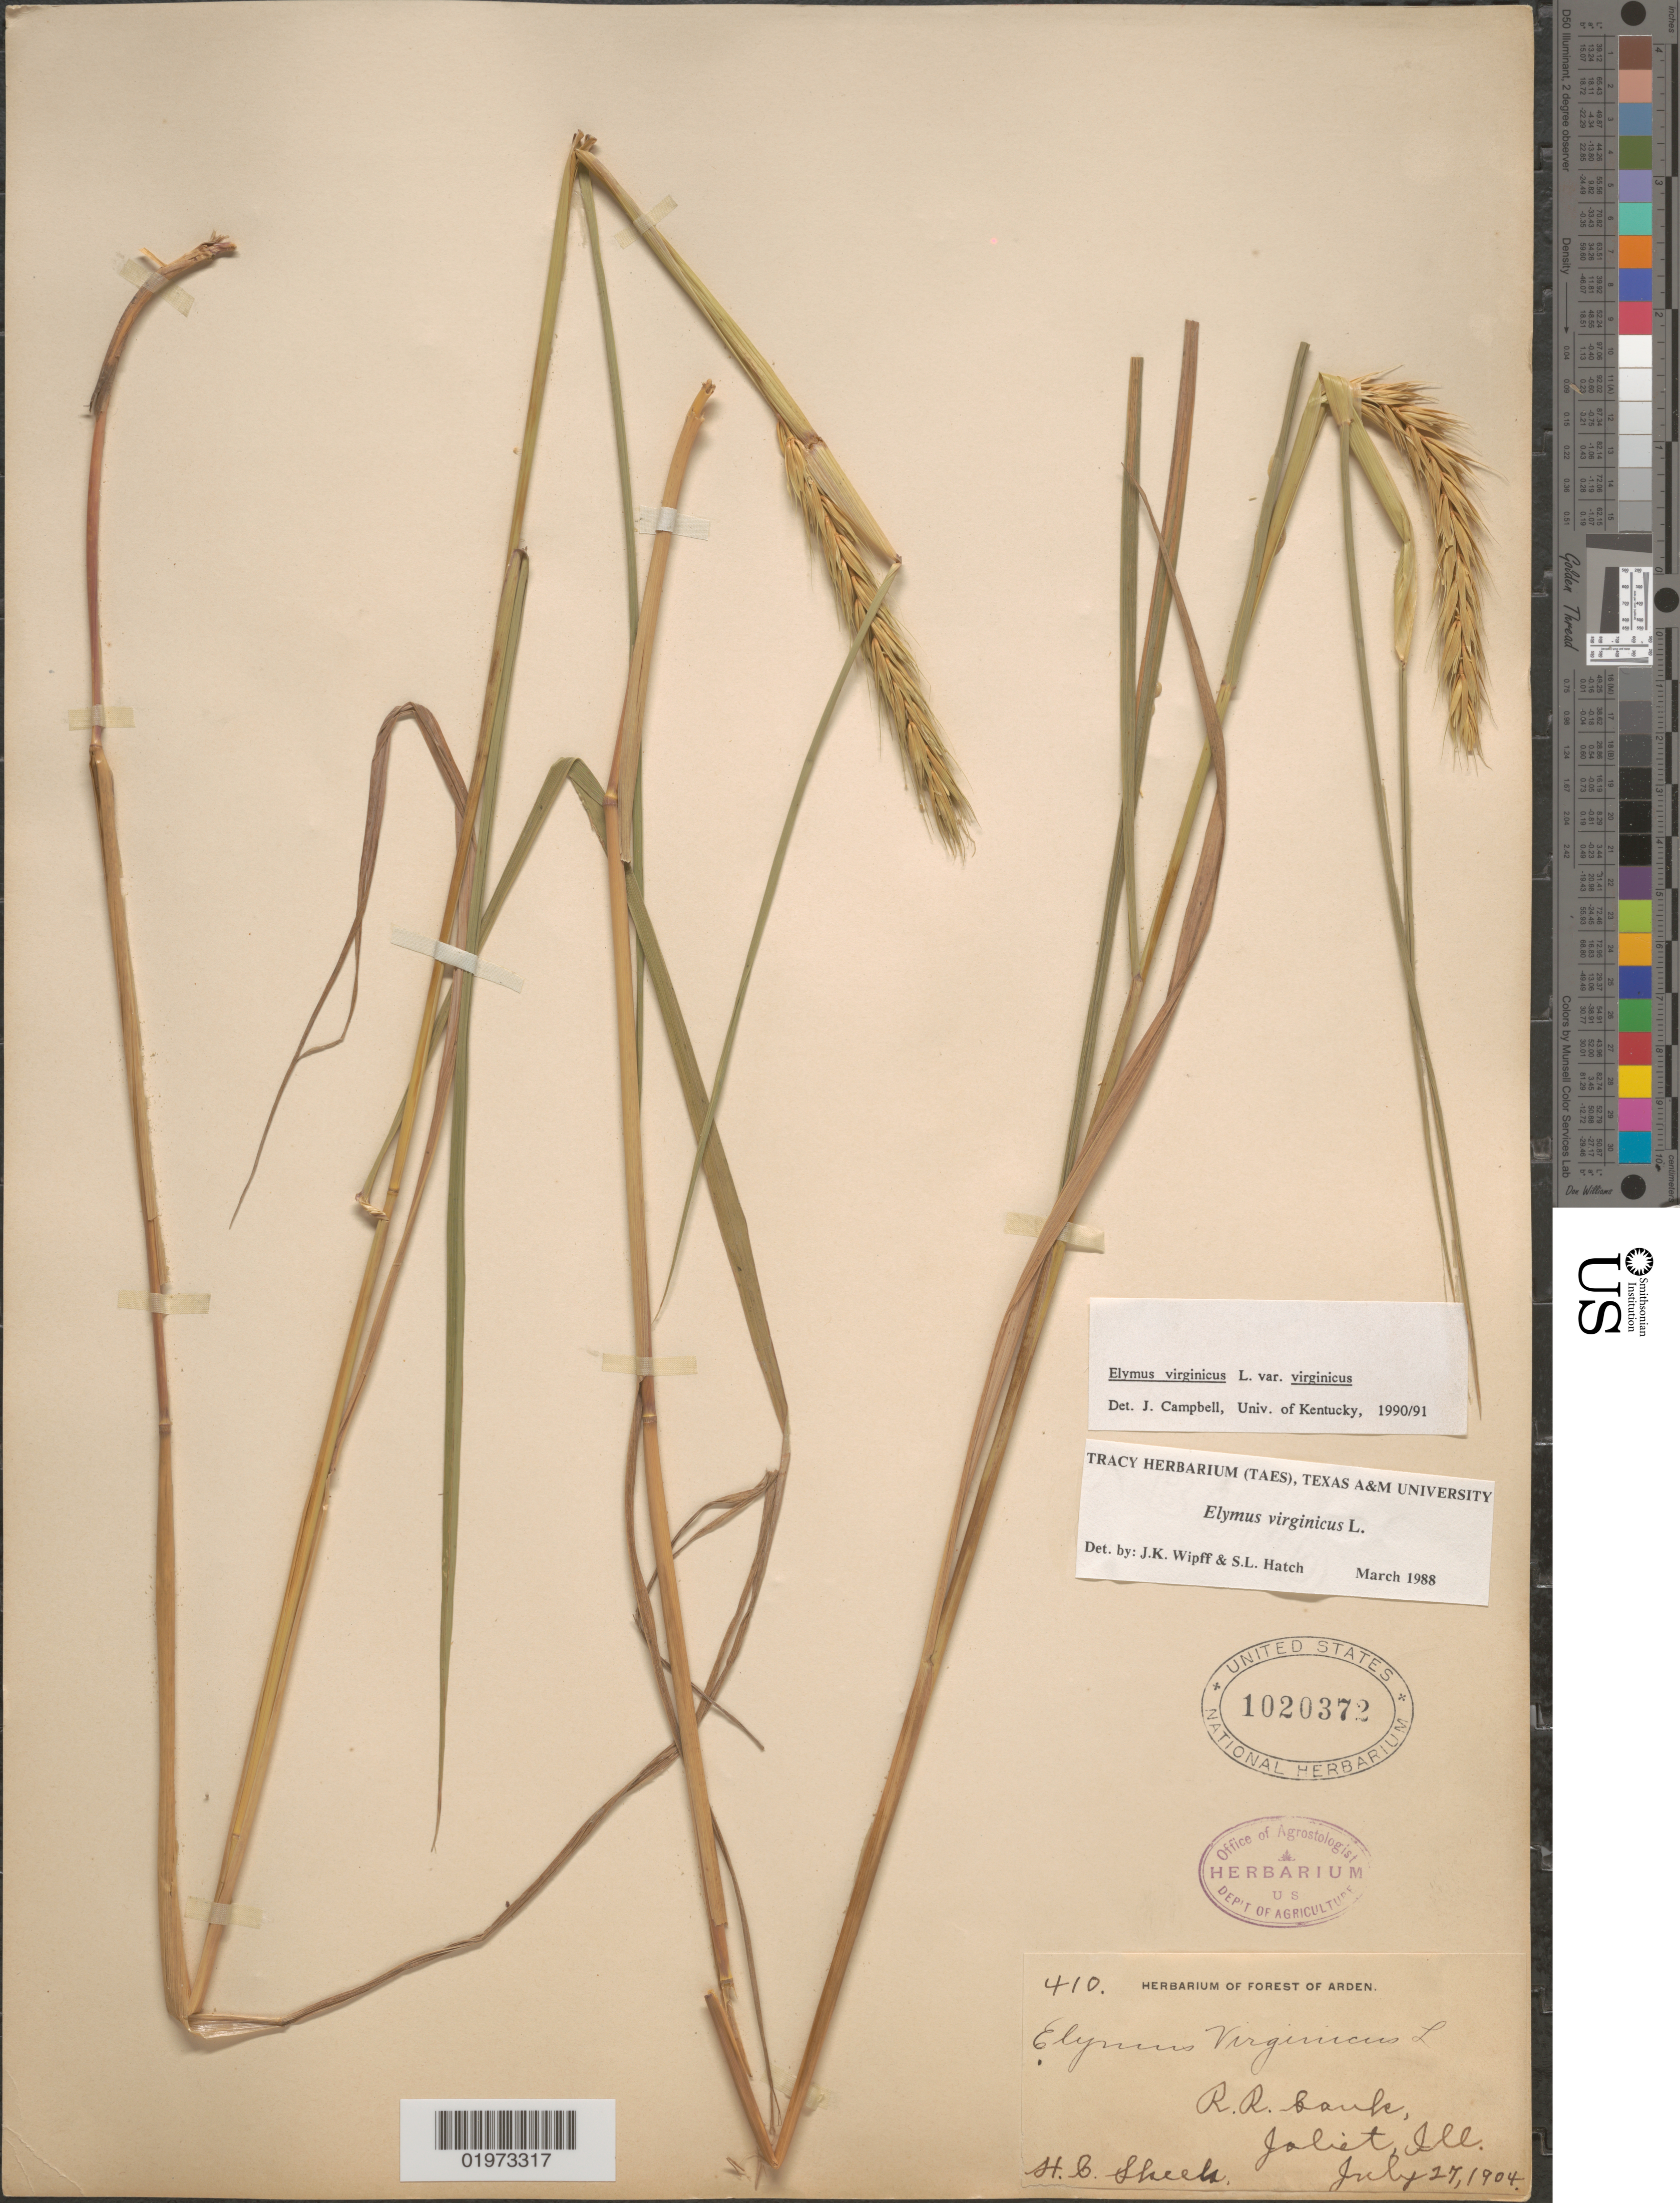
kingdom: Plantae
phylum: Tracheophyta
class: Liliopsida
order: Poales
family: Poaceae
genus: Elymus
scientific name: Elymus virginicus var. virginicus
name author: L.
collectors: H. Skeels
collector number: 410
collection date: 1904-07-27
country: United States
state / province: Illinois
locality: R. R. bank, Joliet.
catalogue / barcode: US 1020372